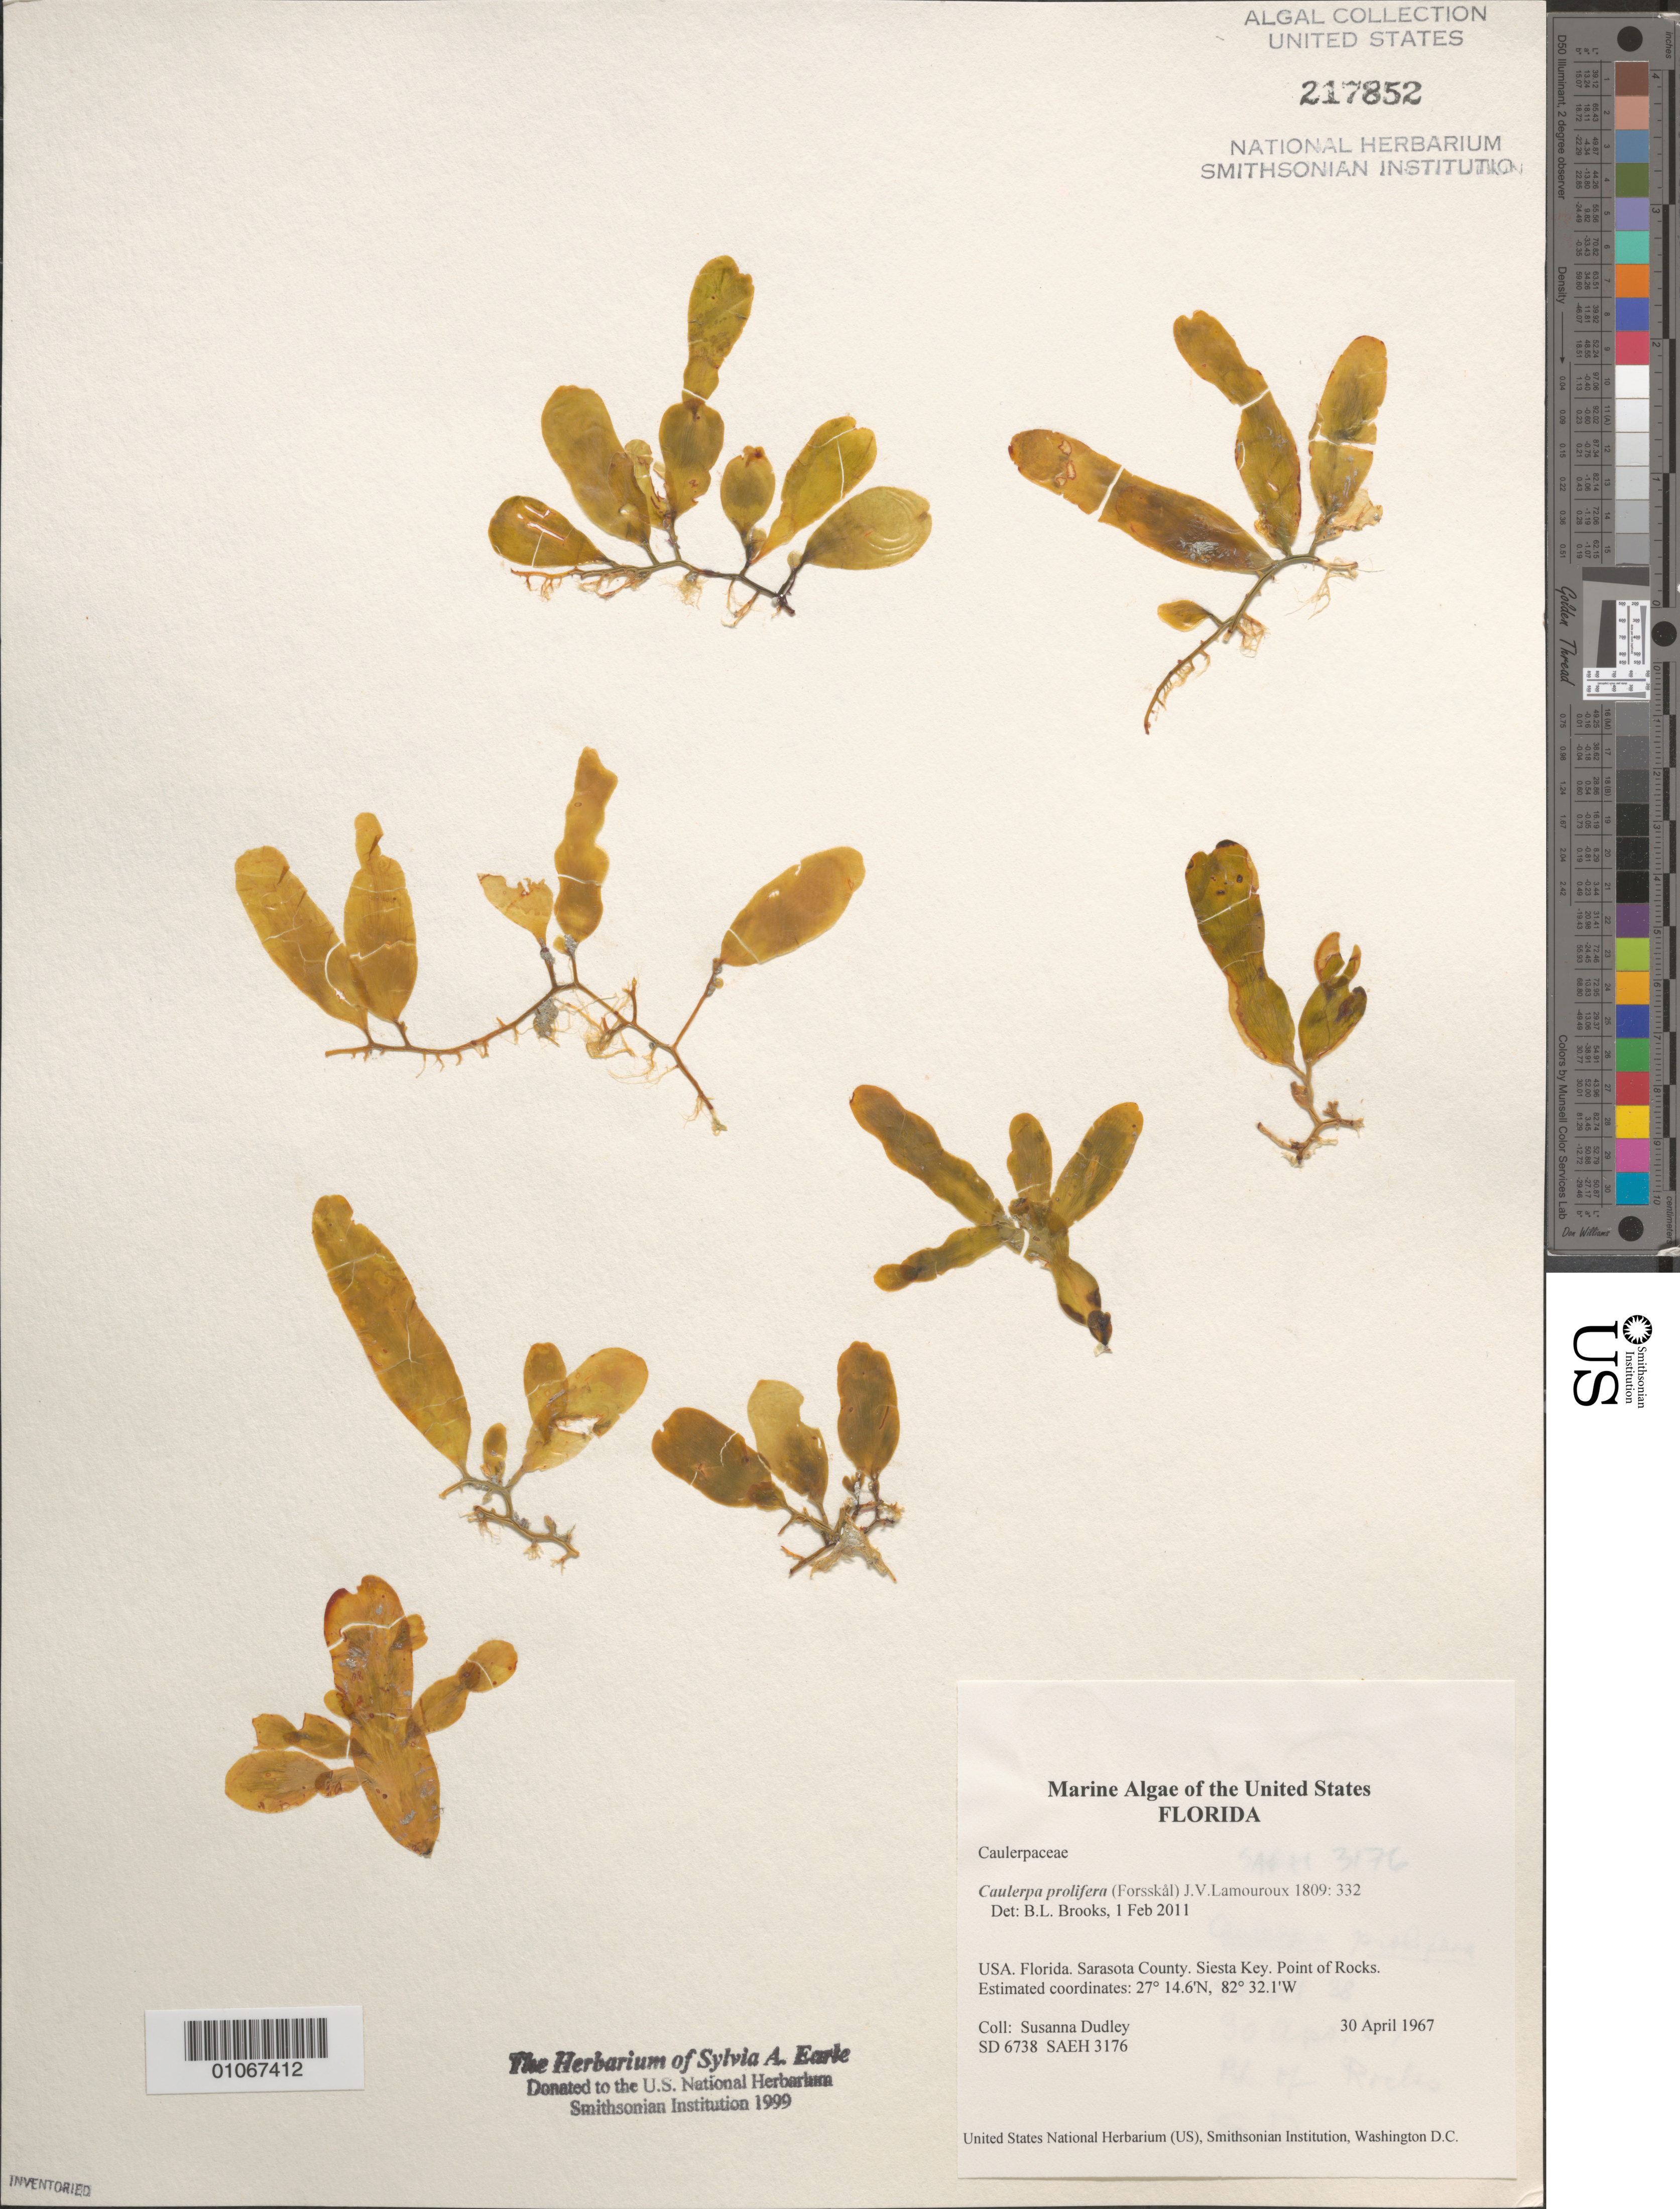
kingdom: Plantae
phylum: Chlorophyta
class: Ulvophyceae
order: Bryopsidales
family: Caulerpaceae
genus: Caulerpa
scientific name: Caulerpa prolifera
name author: (Forssk.) J.V.Lamouroux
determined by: Brooks, B. L., (BOT), Smithsonian Institution - National Museum of Natural History (UNITED STATES)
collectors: S. Dudley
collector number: SD 6738 & SAEH 3176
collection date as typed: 30 Apr 1967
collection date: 1967-04-30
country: United States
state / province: Florida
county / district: Sarasota County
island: Siesta Key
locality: Point of Rocks, Sarasota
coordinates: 27 14.6'N, 82 32.1'W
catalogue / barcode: US 217852